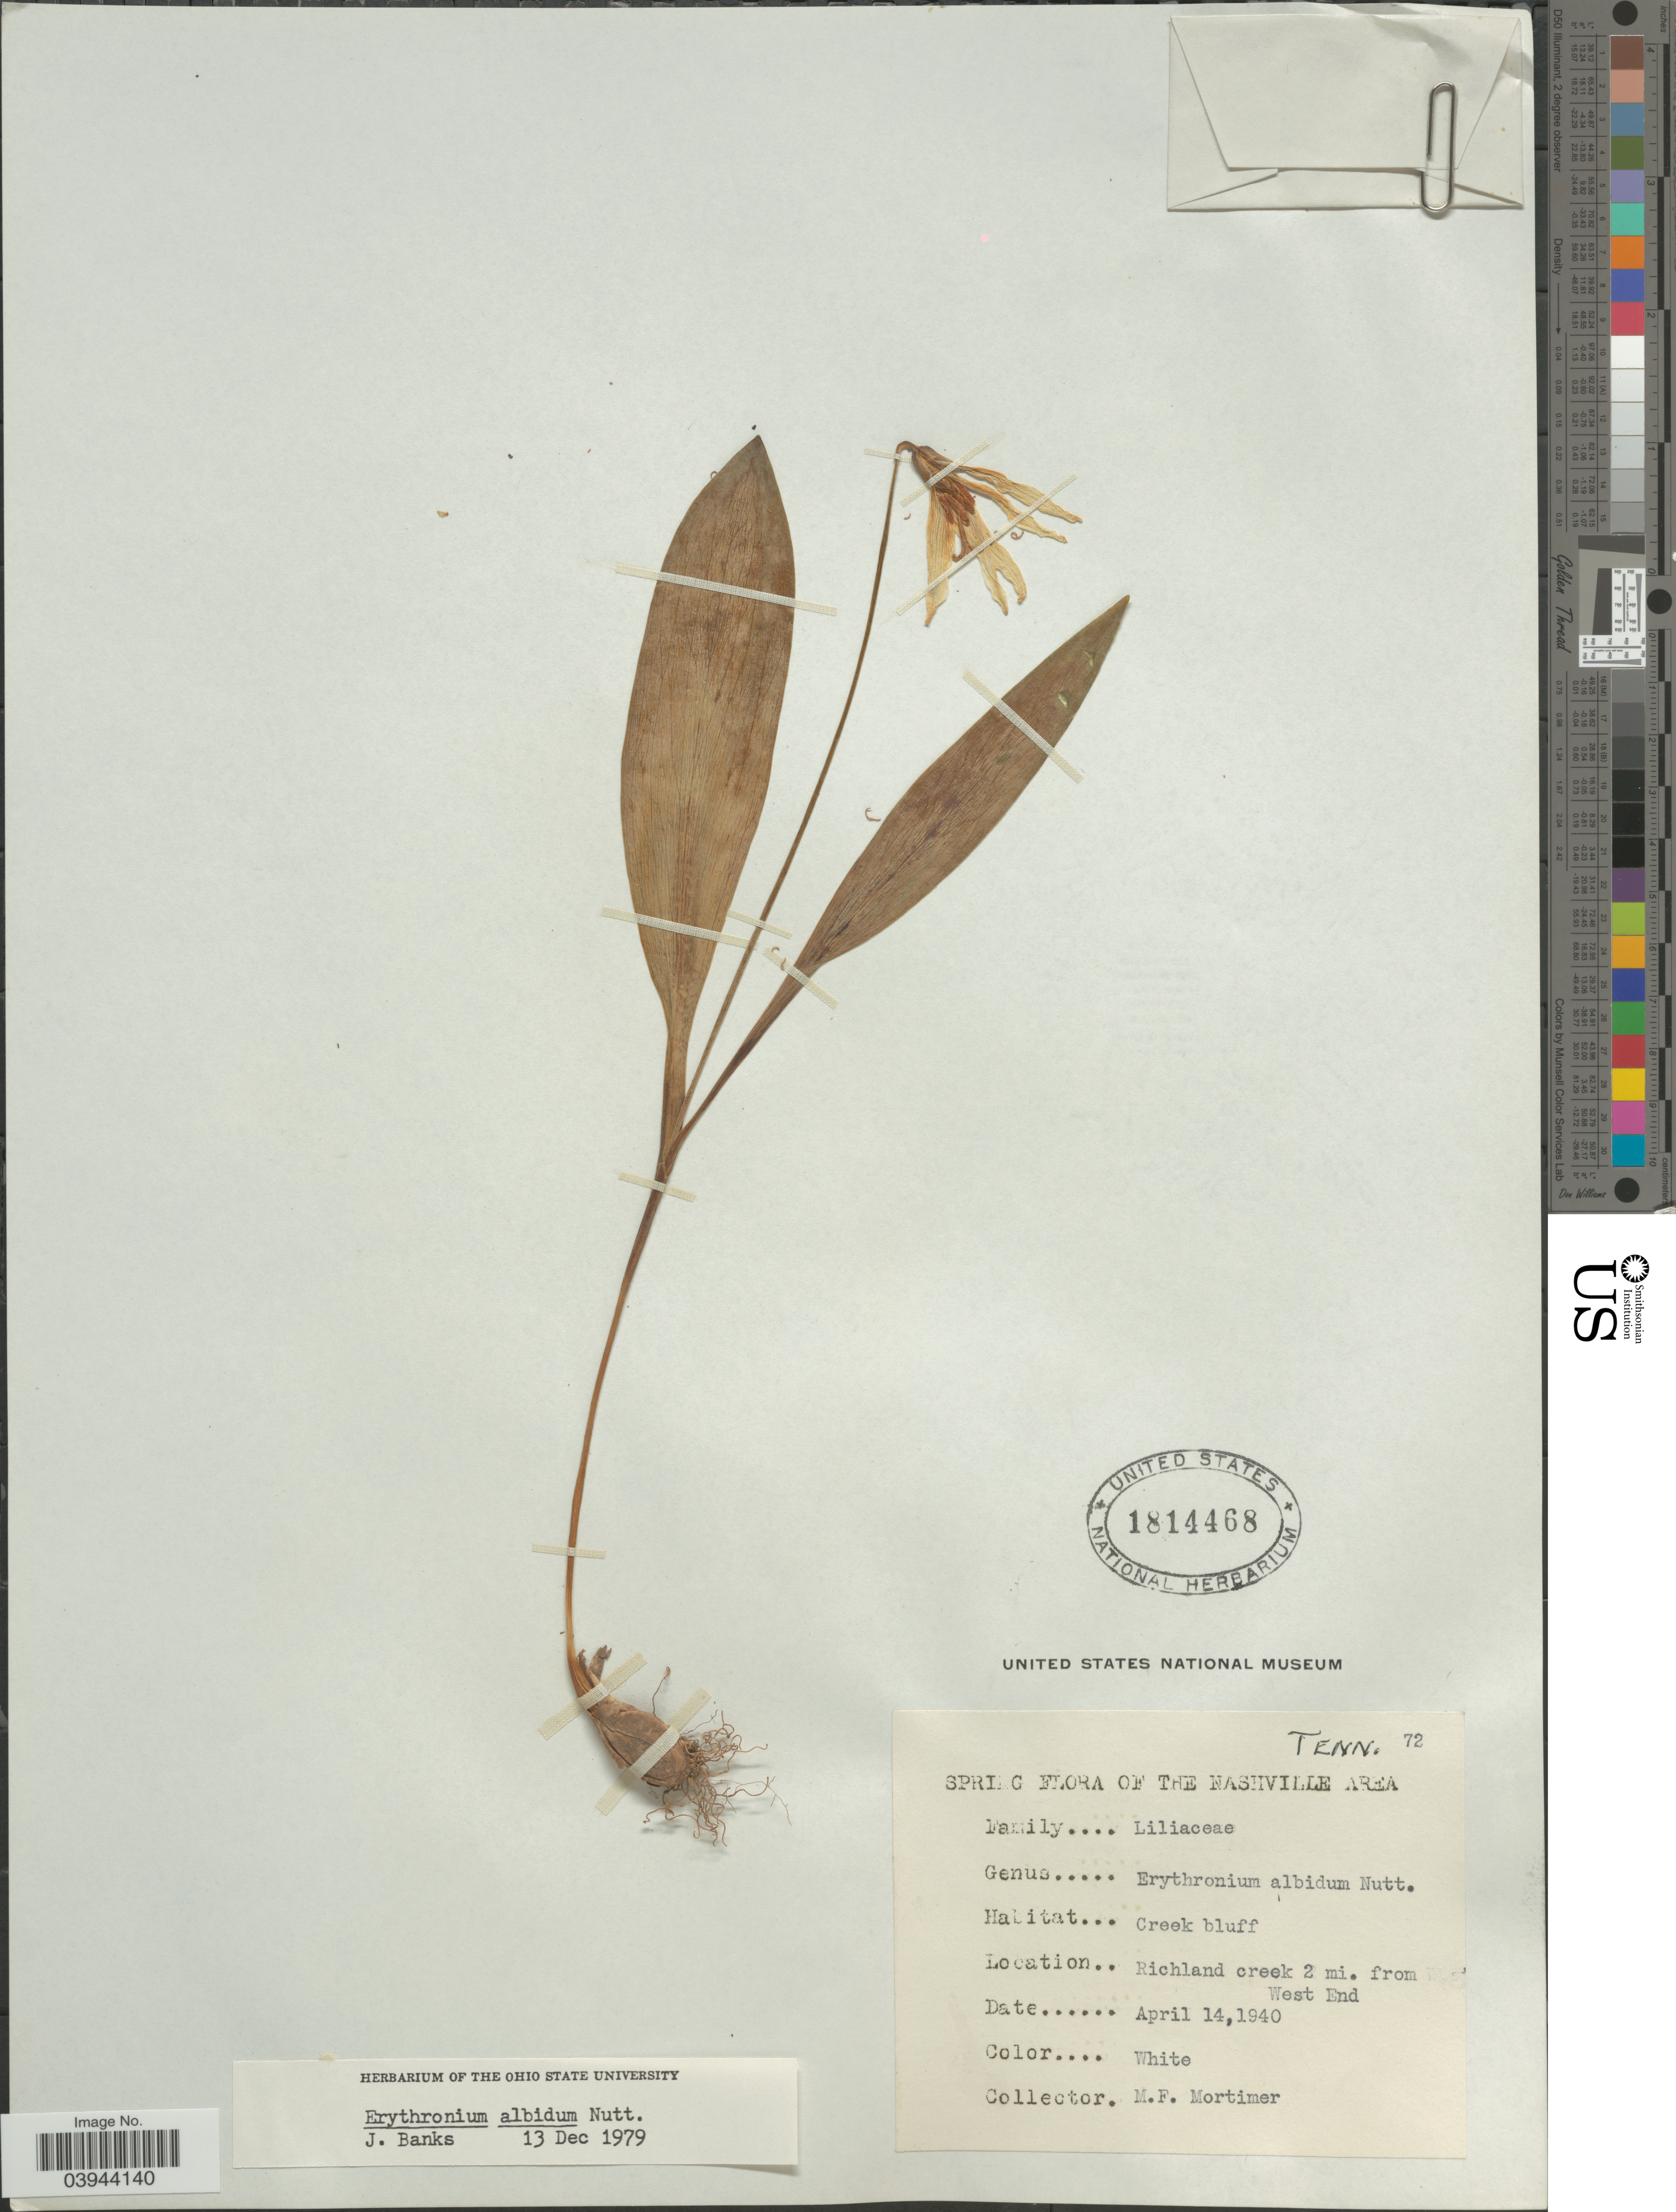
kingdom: Plantae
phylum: Tracheophyta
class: Liliopsida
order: Liliales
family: Liliaceae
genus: Erythronium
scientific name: Erythronium albidum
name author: Nutt.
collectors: M. Mortimer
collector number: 72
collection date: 1940-04-14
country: United States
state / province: Tennessee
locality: Nashville Area. Richland creek 2 mi. from West End.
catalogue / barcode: US 1814468